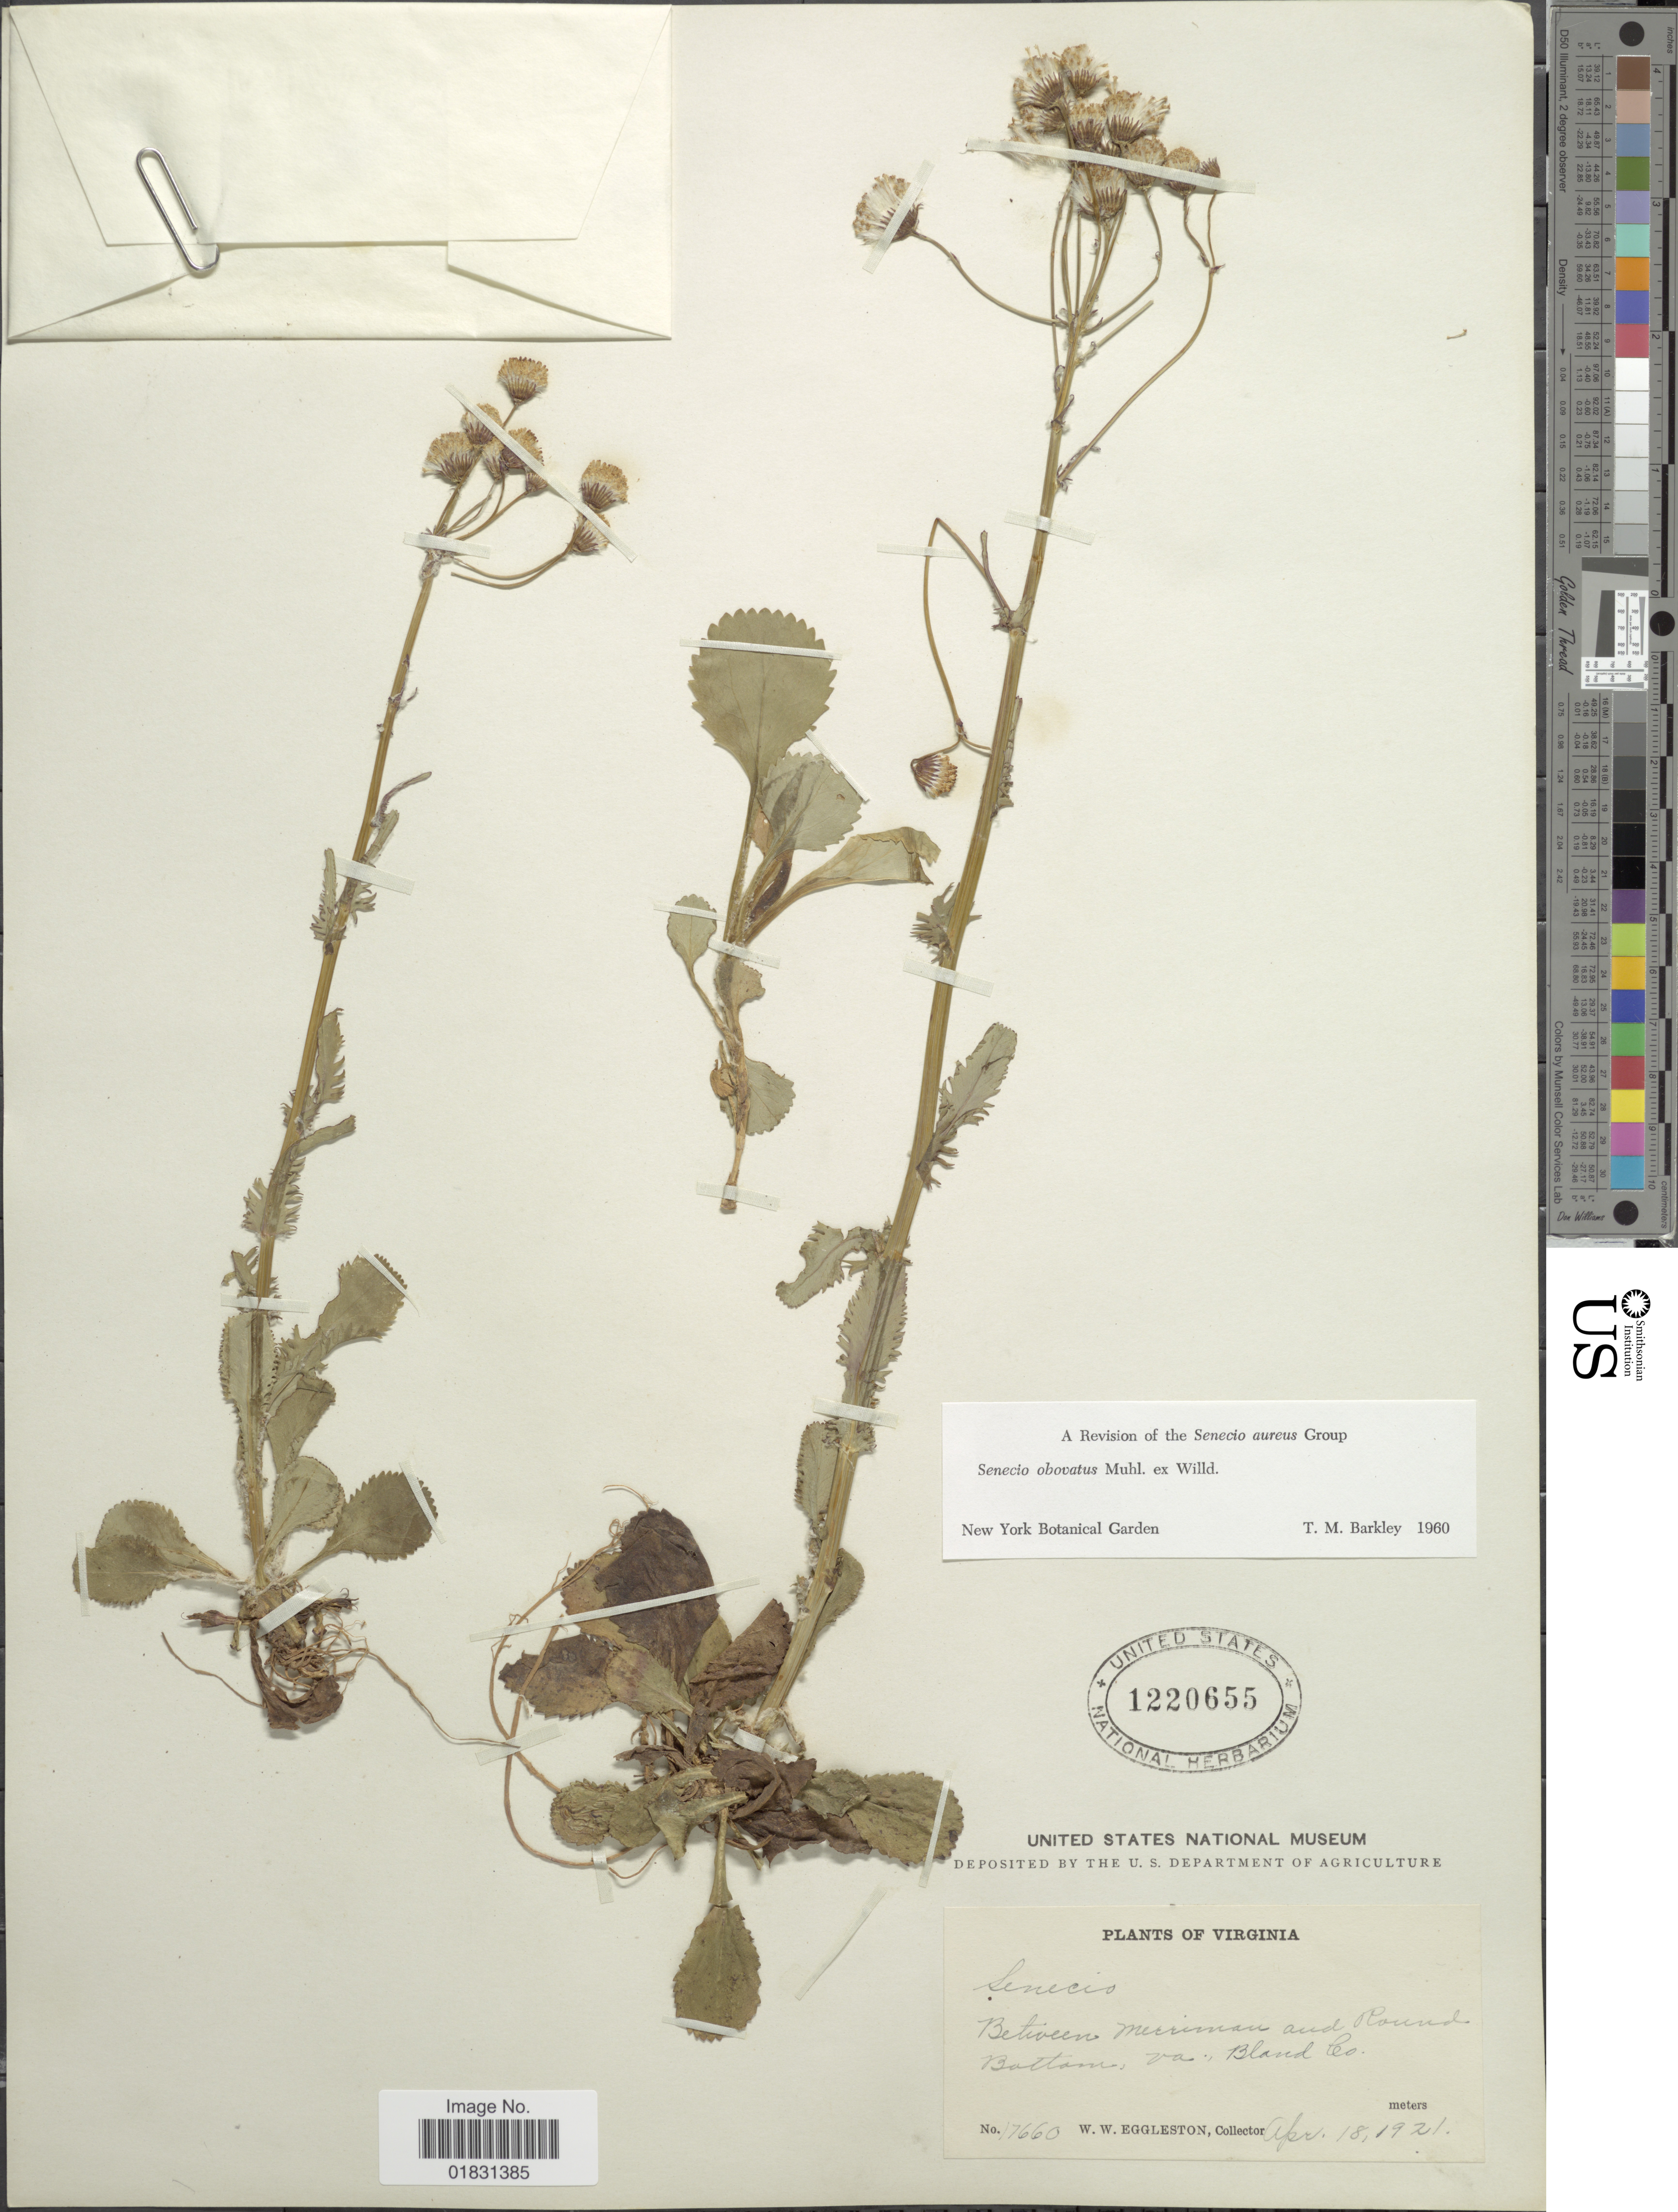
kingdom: Plantae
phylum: Tracheophyta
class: Magnoliopsida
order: Asterales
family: Asteraceae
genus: Packera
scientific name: Packera obovata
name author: (Muhl. ex Willd.) W.A. Weber & Á. Löve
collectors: W. W. Eggleston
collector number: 17660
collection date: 1921-04-18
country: United States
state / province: Virginia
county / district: Bland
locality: Between Mecriman and Round Bottom.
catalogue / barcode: US 1220655